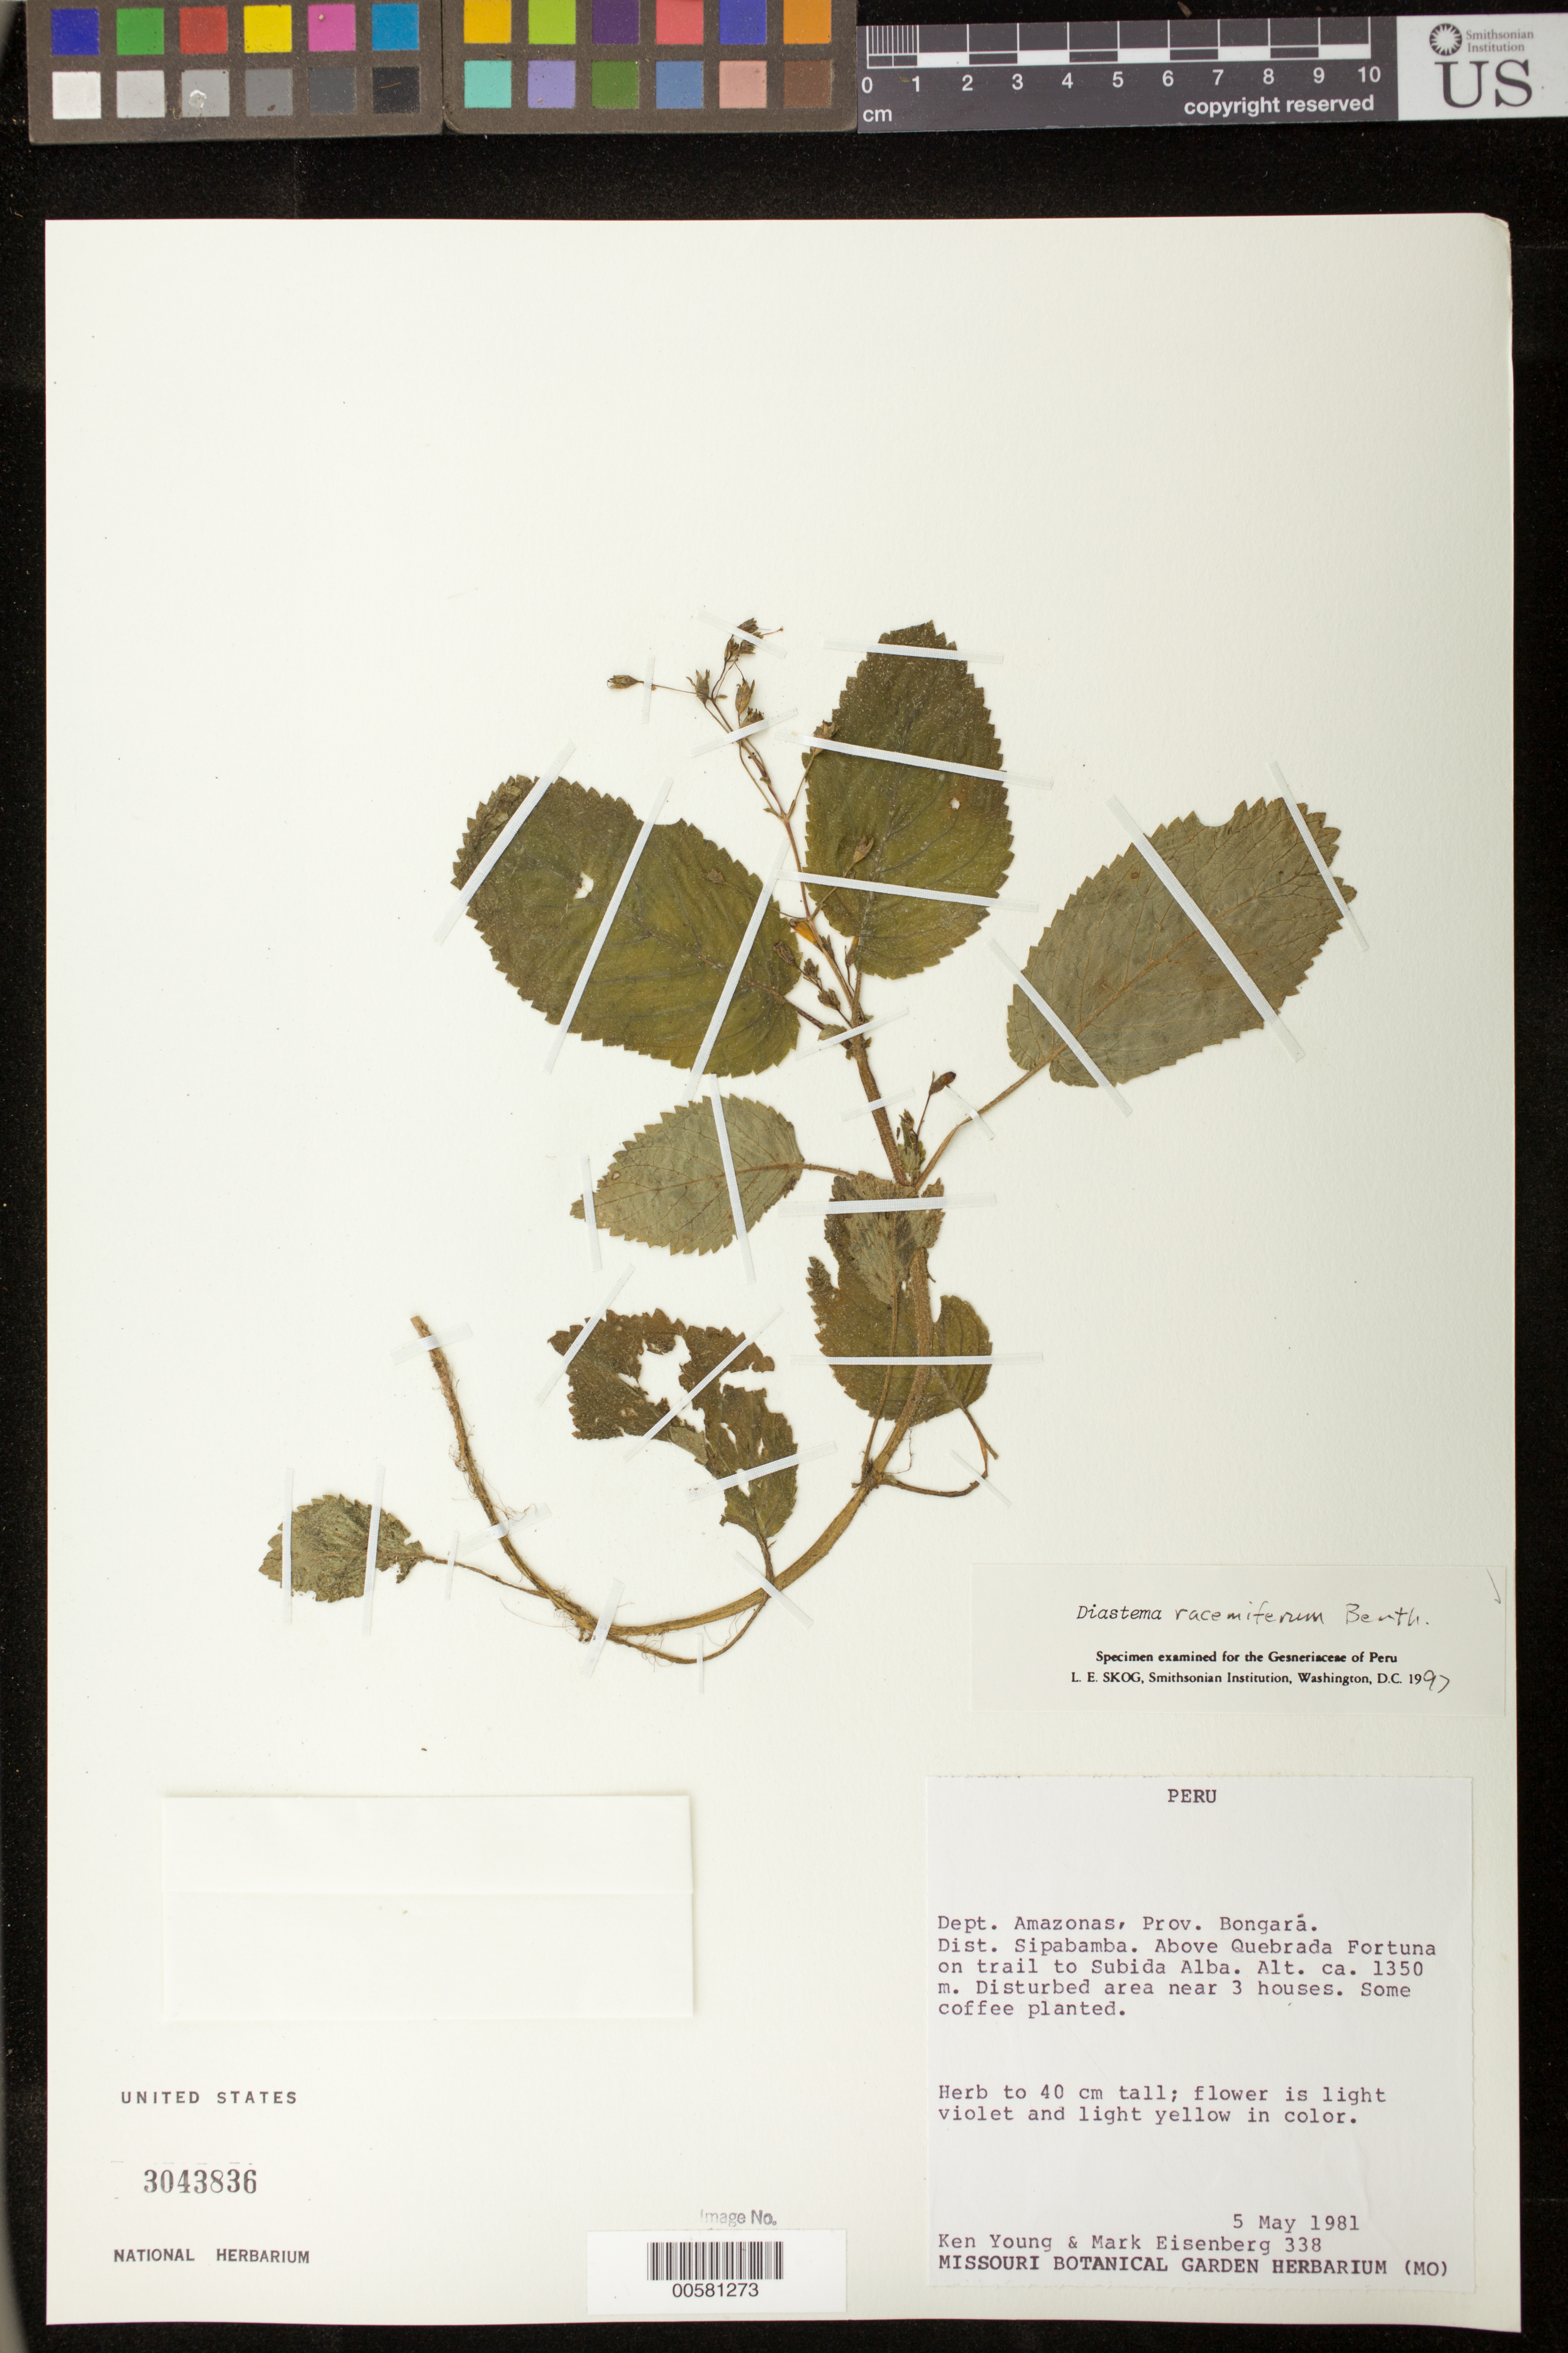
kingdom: Plantae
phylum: Tracheophyta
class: Magnoliopsida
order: Lamiales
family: Gesneriaceae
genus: Diastema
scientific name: Diastema racemiferum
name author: Benth.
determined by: Skog, Laurence E.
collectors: K. Young & M. Eisenberg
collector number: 338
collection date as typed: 05 May 1981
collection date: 1981-05-05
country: Peru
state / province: Amazonas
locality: Prov. Bongará, Dtto. Sipabamba; above Quebrada Fortuna on trail to Subida Alba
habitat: Disturbed area near houses; some coffee planted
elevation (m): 1350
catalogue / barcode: US 3043836